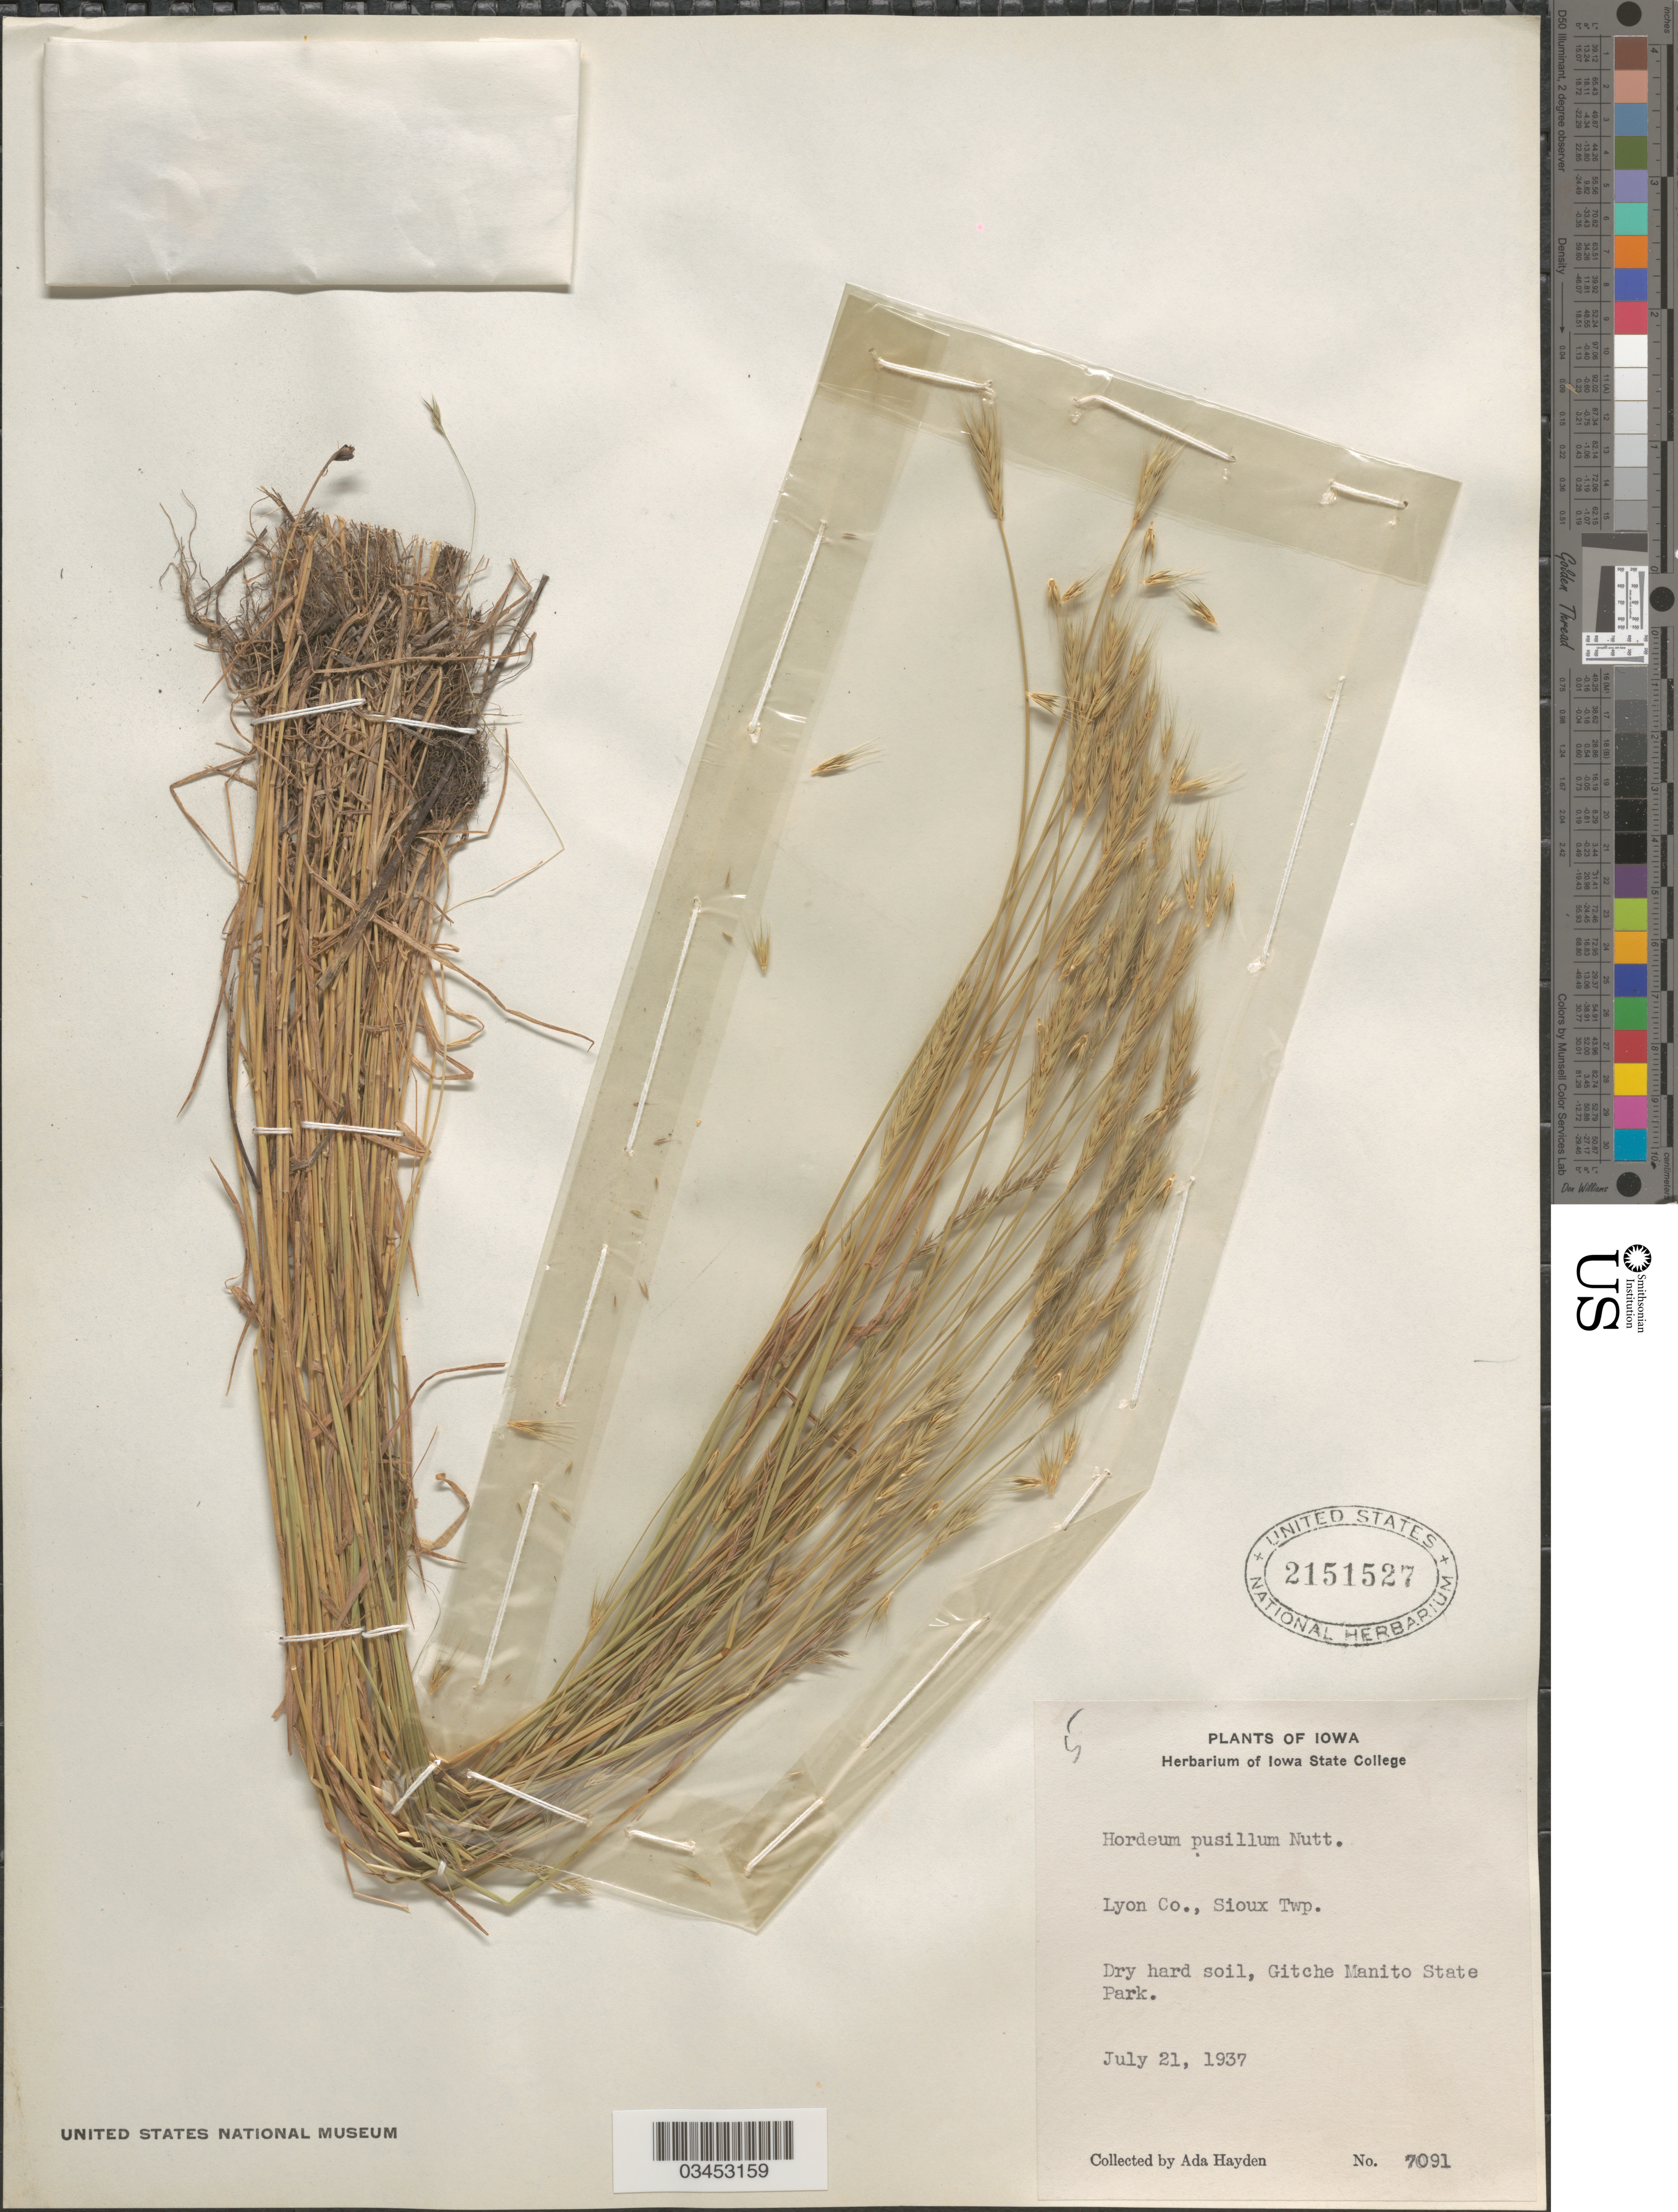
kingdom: Plantae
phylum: Tracheophyta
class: Liliopsida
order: Poales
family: Poaceae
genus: Hordeum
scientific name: Hordeum pusillum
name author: Nutt.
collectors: Ada Hayden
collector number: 7091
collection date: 1937-07-21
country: United States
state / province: Iowa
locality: Lyon Co., Sioux Twp. Dry hard soil, Gitche Manito State Park.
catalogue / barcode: US 2151527